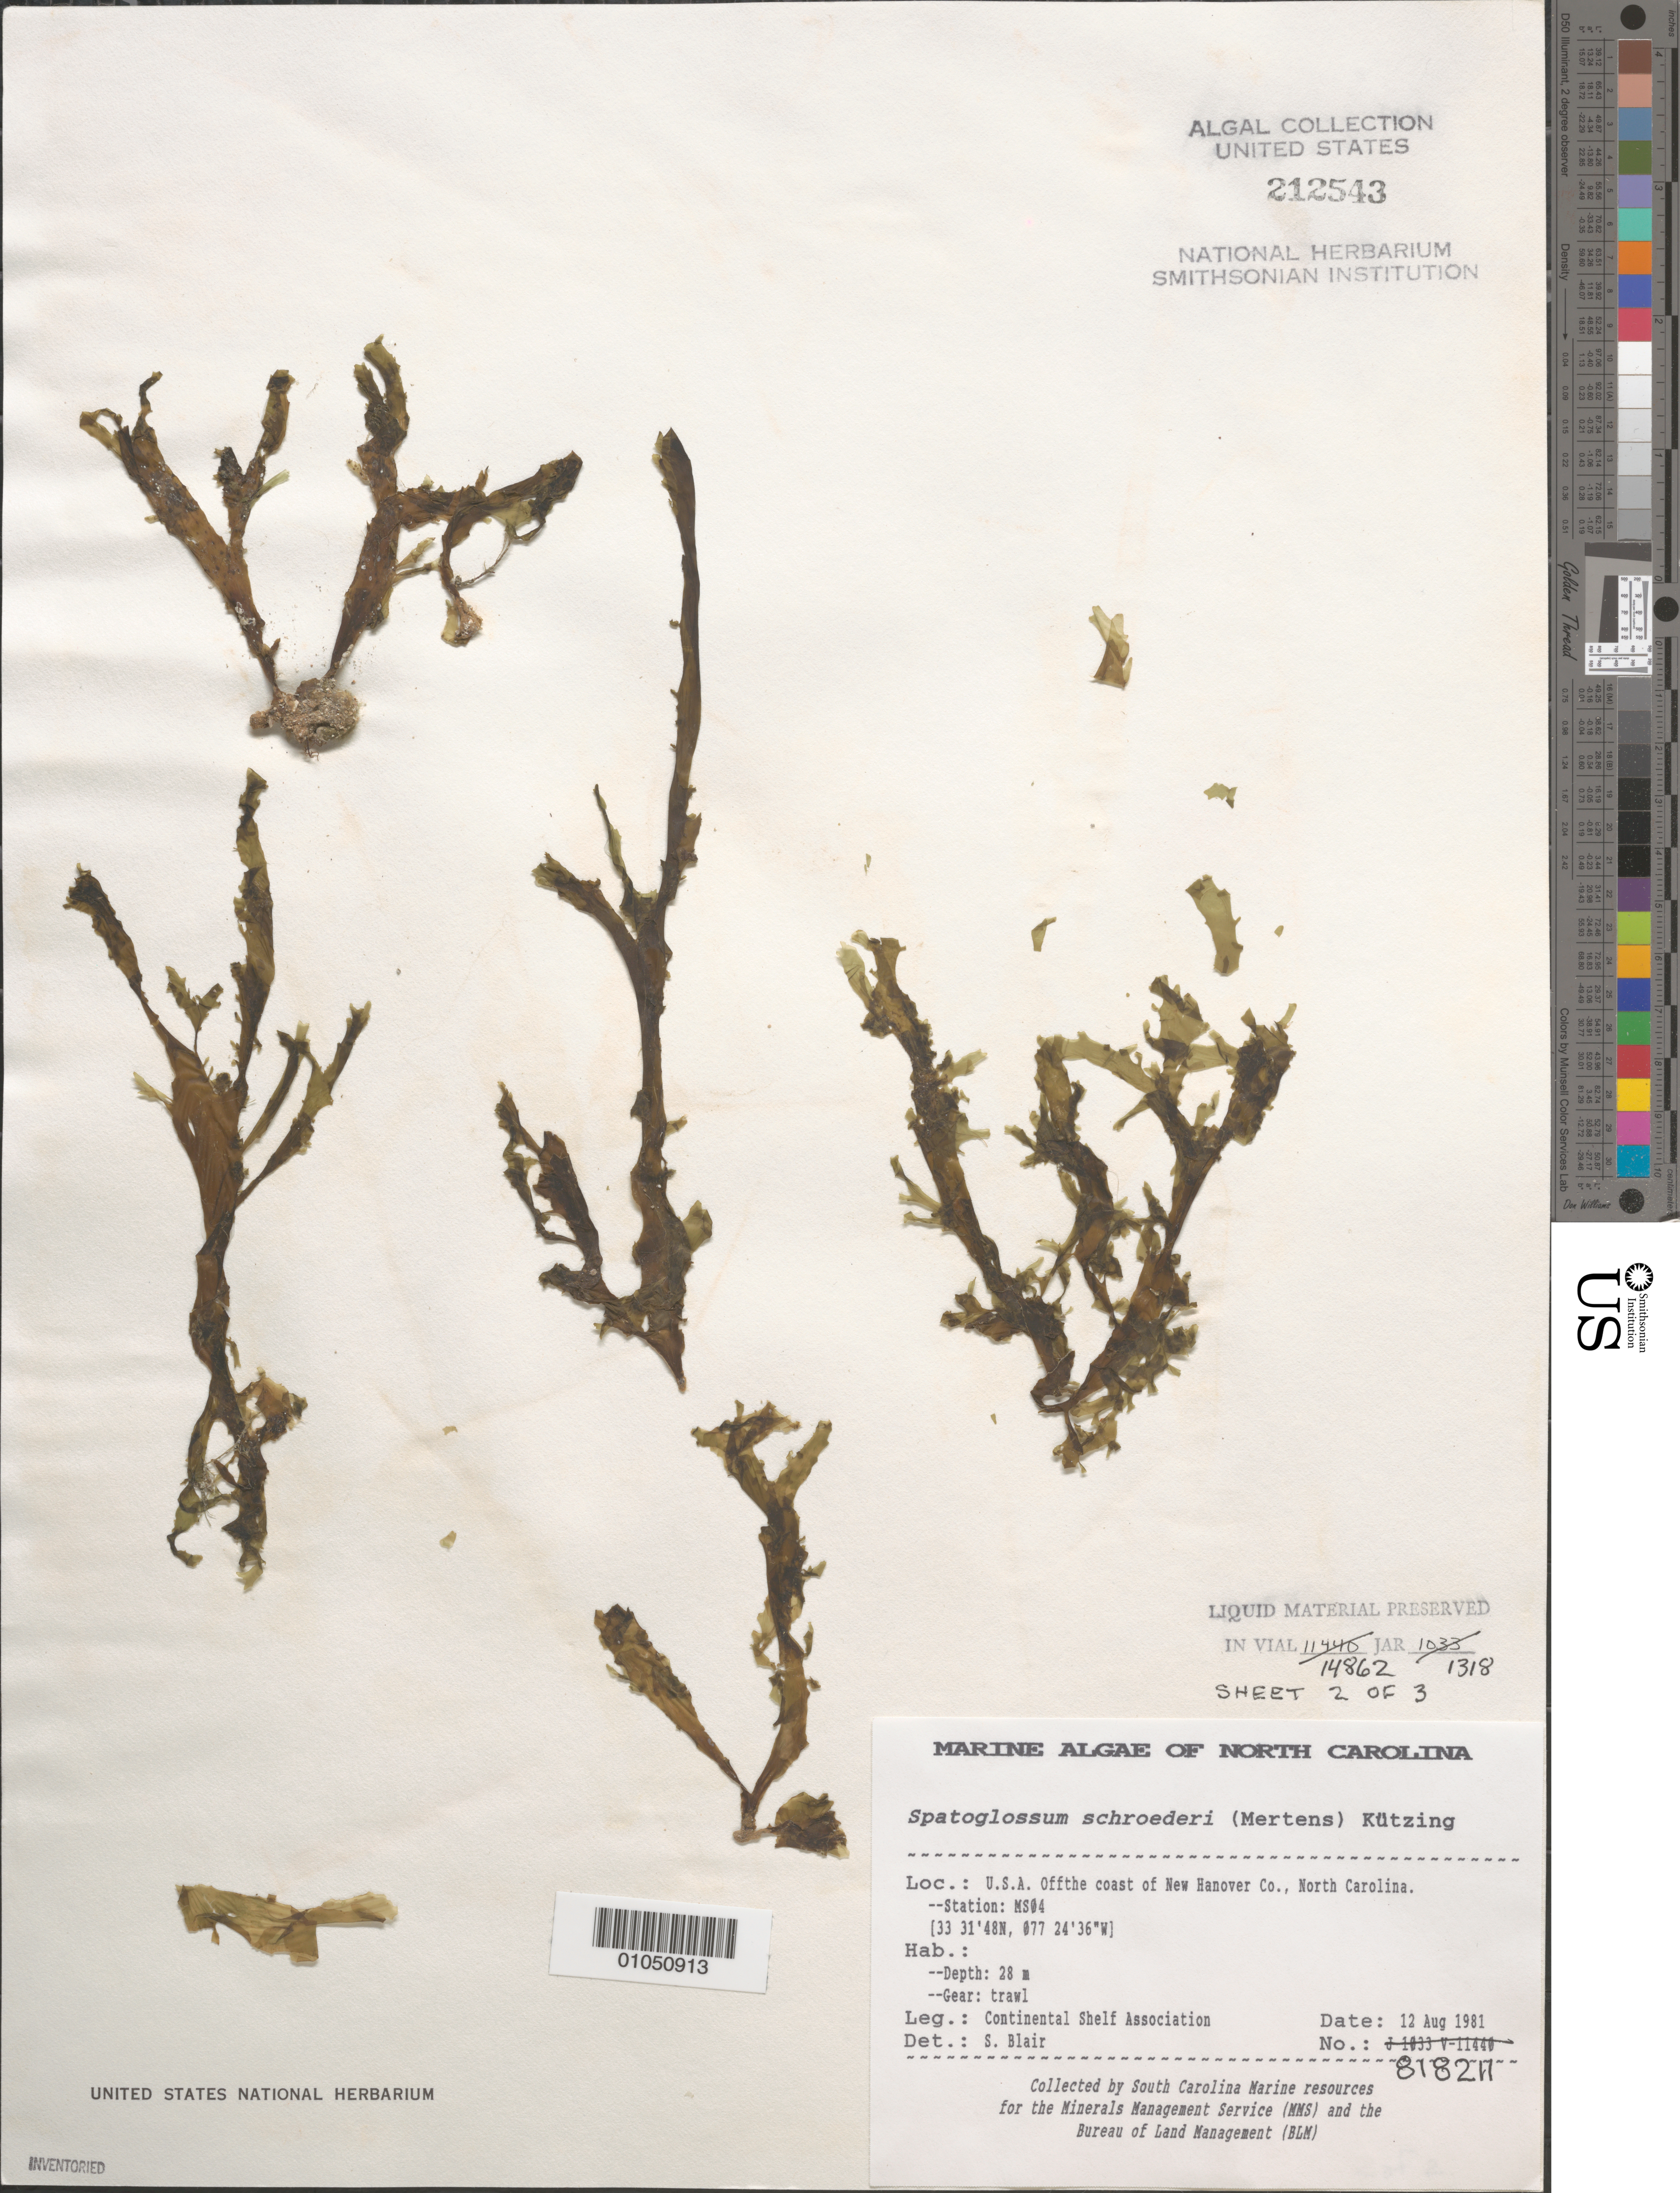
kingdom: Chromista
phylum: Ochrophyta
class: Phaeophyceae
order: Dictyotales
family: Dictyotaceae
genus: Spatoglossum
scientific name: Spatoglossum schroederi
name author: (C. Agardh) Kütz.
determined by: Blair, S. M.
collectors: Continental Shelf Associates for the MMS/BLM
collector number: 818211 (Station MS04)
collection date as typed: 12 Aug 1981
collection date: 1981-08-12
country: United States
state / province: North Carolina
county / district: New Hanover County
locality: North Atlantic Ocean off New Hanover County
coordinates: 33 31'48"N, 077 24'36"W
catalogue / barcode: US 212543